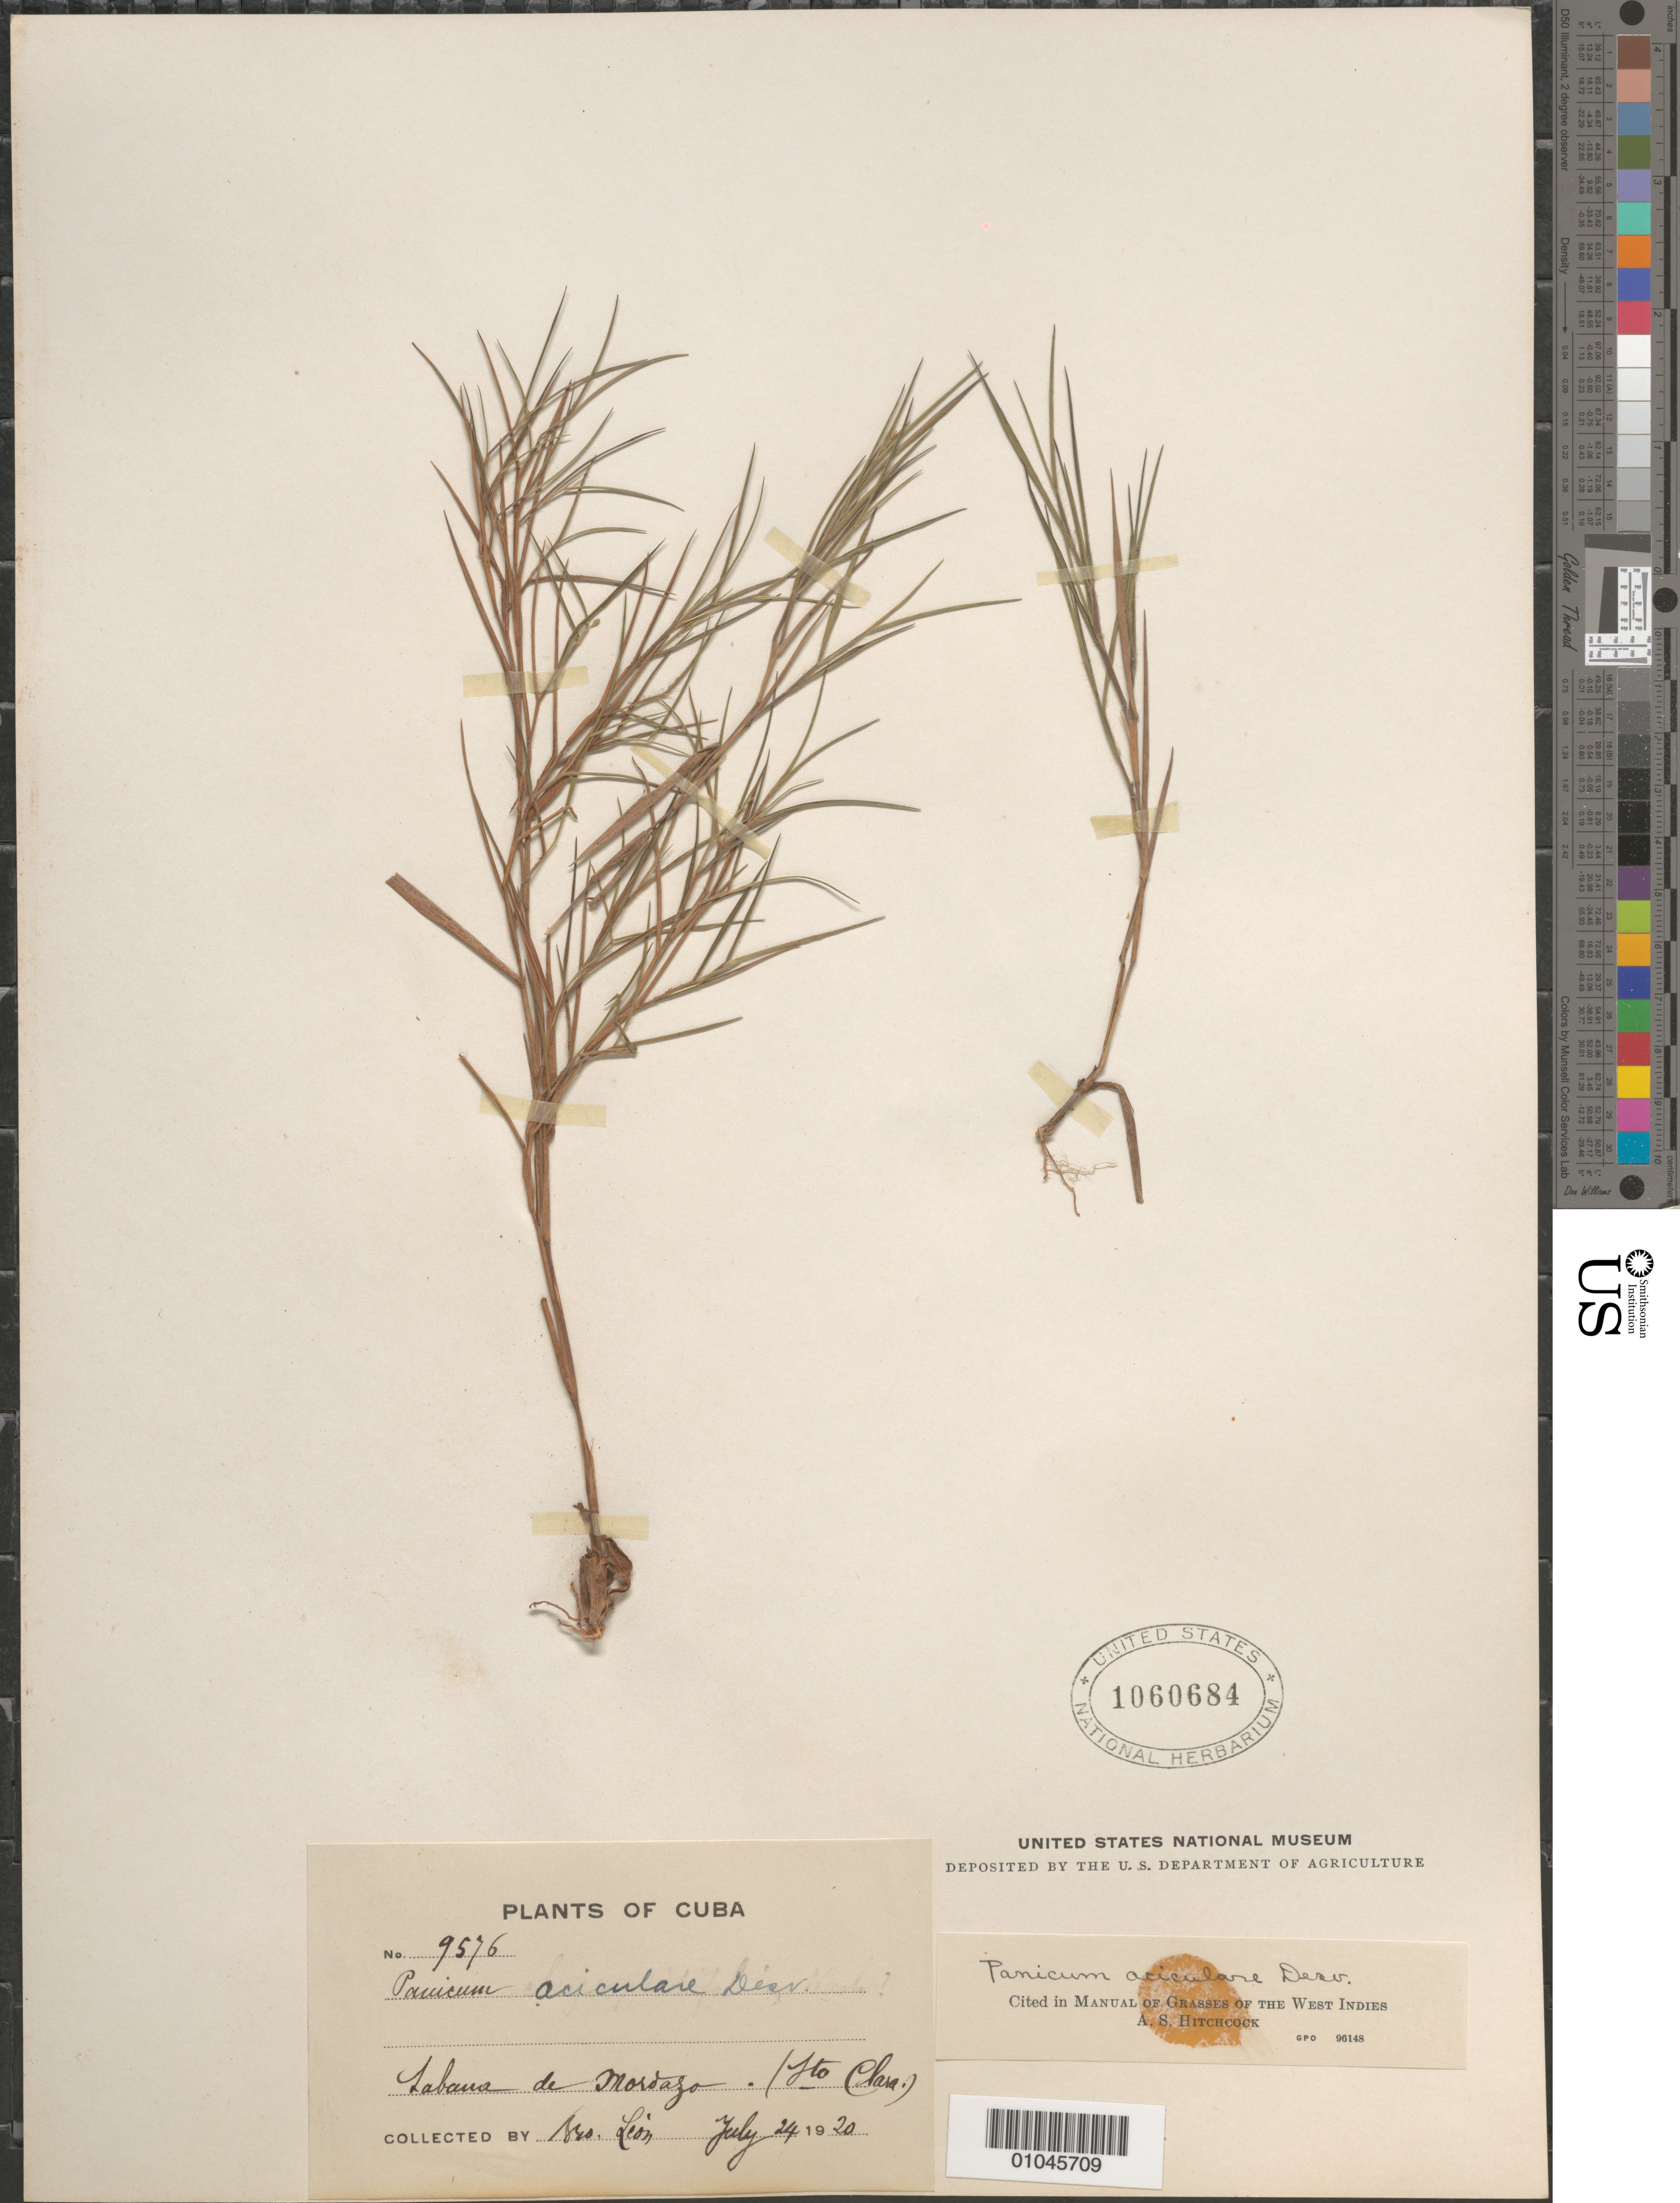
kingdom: Plantae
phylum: Tracheophyta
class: Liliopsida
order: Poales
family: Poaceae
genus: Panicum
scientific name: Panicum aciculare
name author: Desv. ex Poir.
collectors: Bro. León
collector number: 9576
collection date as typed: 24 Jul 1920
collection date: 1920-07-24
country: Cuba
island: Cuba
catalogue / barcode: US 1060684